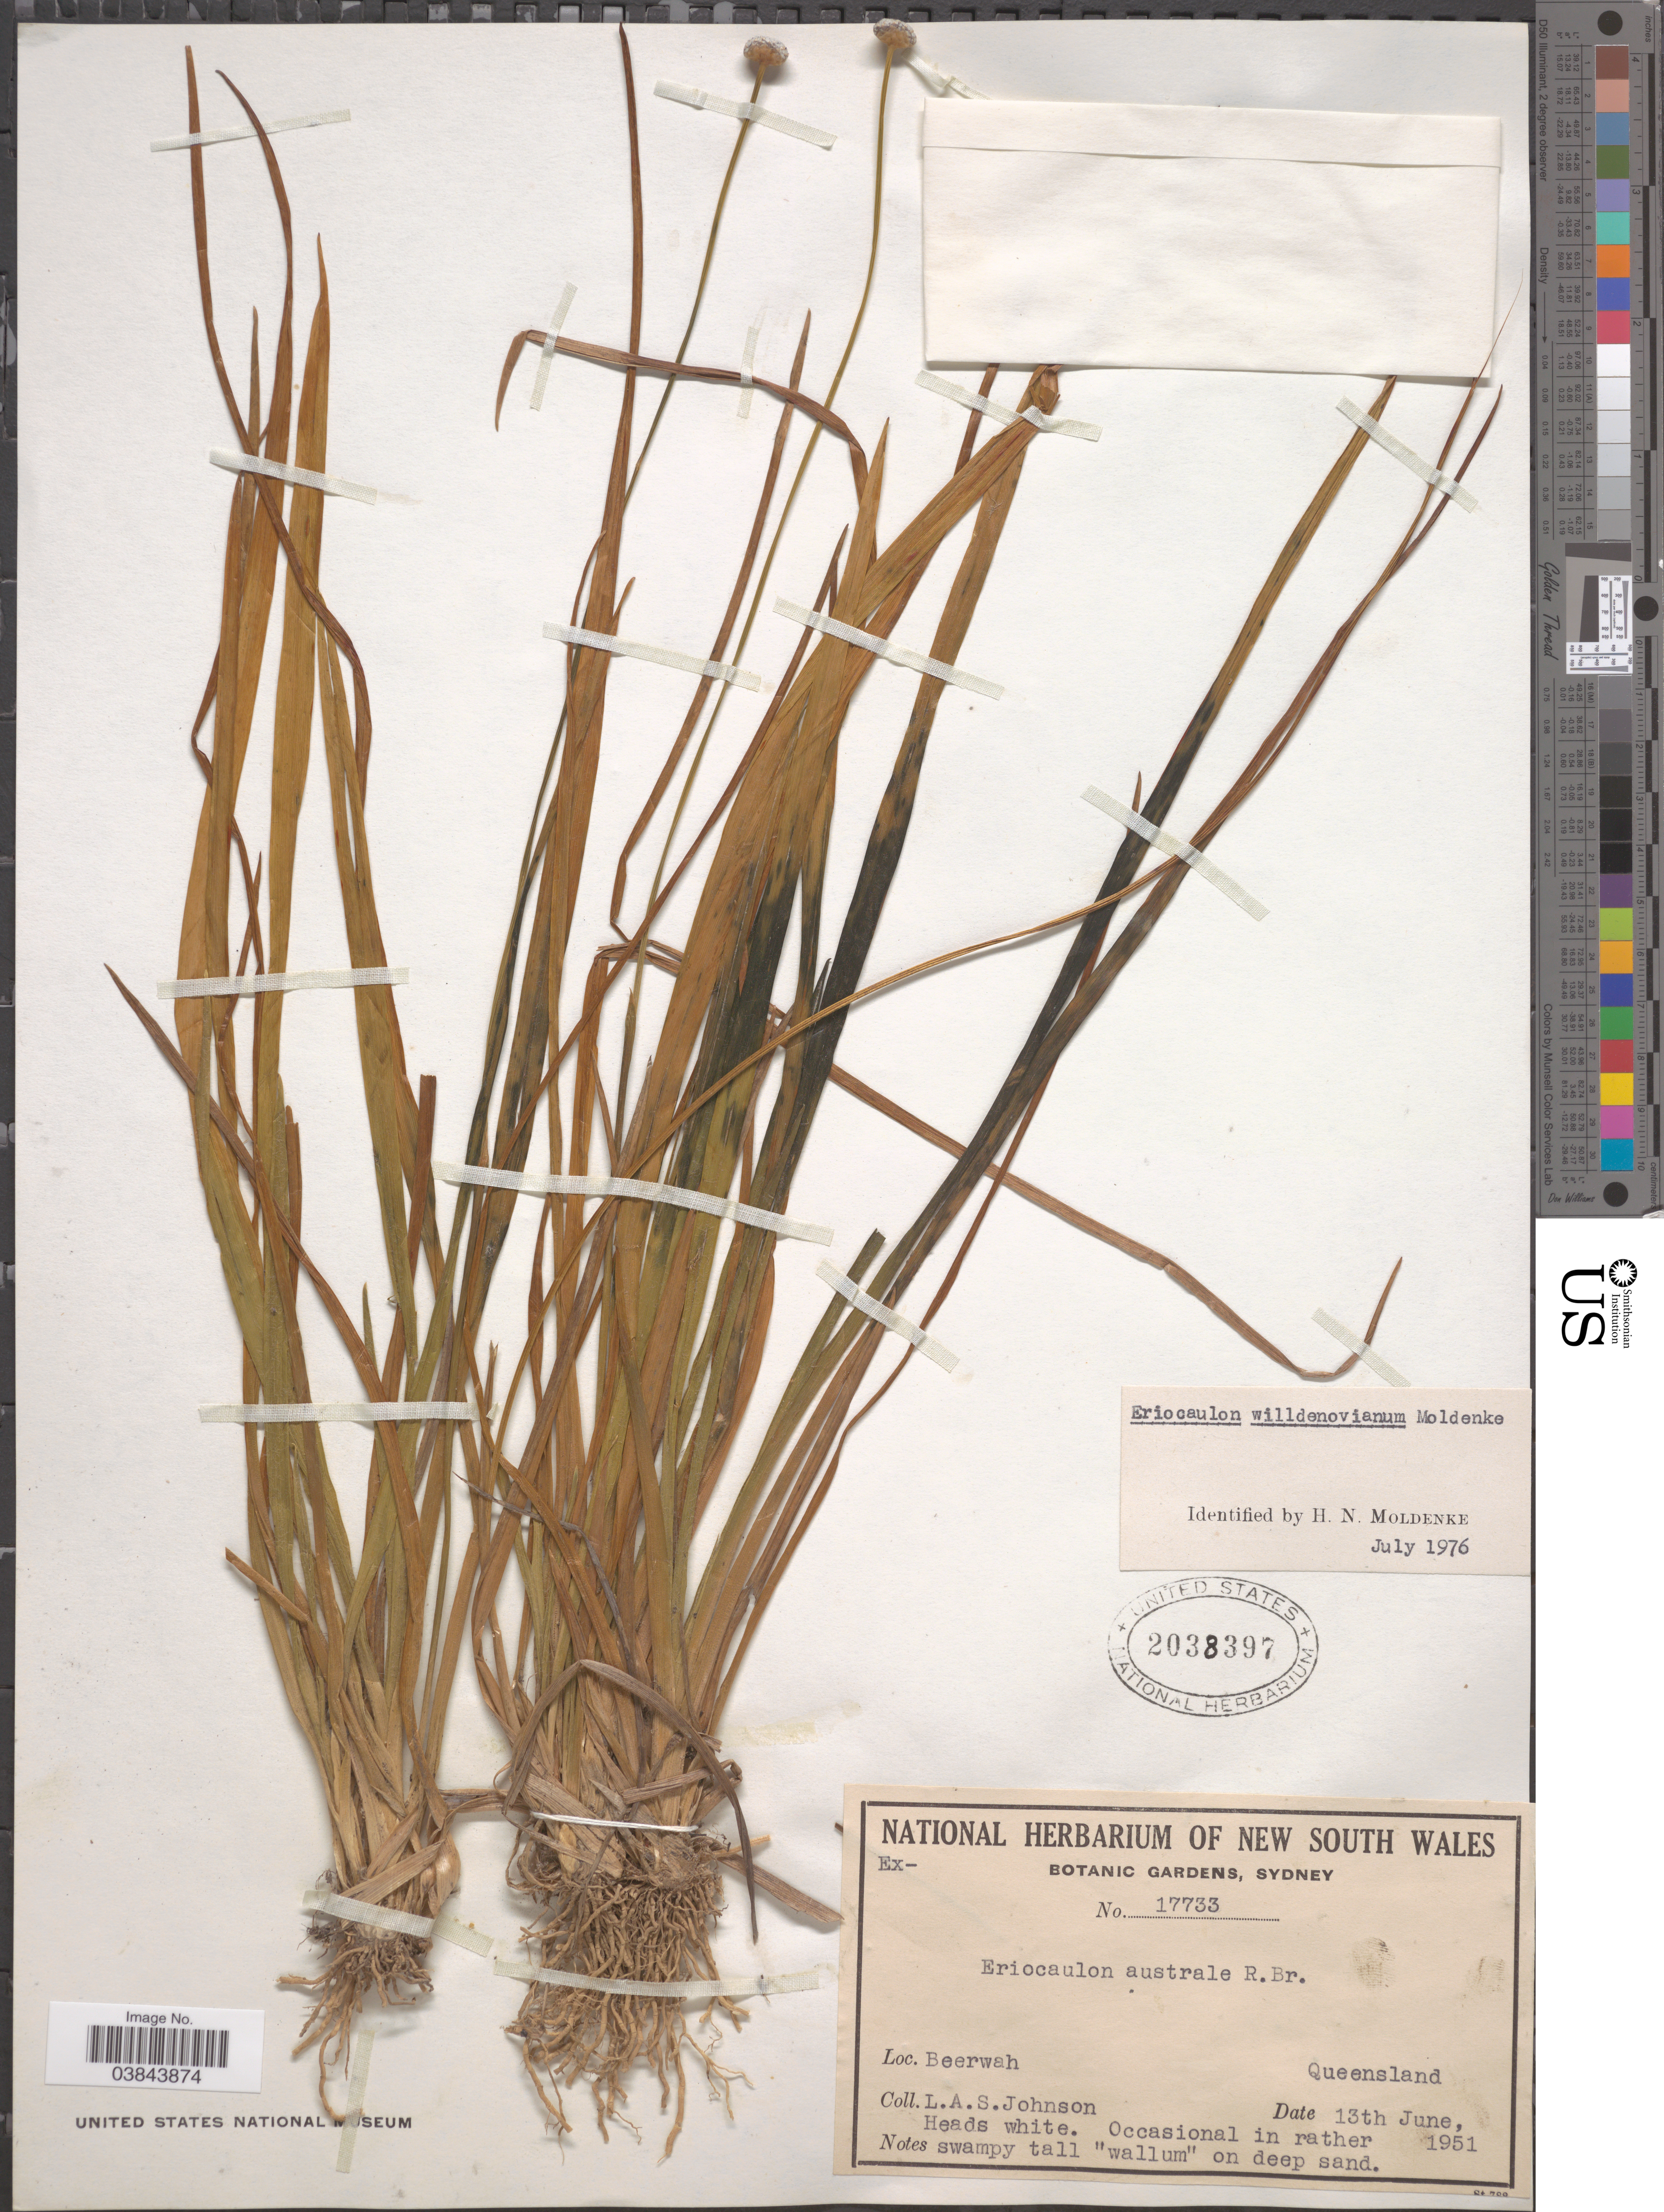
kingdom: Plantae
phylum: Tracheophyta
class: Liliopsida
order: Poales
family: Eriocaulaceae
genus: Eriocaulon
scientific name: Eriocaulon willdenovianum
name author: Moldenke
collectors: L. A. S. Johnson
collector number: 17733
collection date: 1951-06-13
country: Australia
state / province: Queensland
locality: Beerwah.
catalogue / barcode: US 2038397